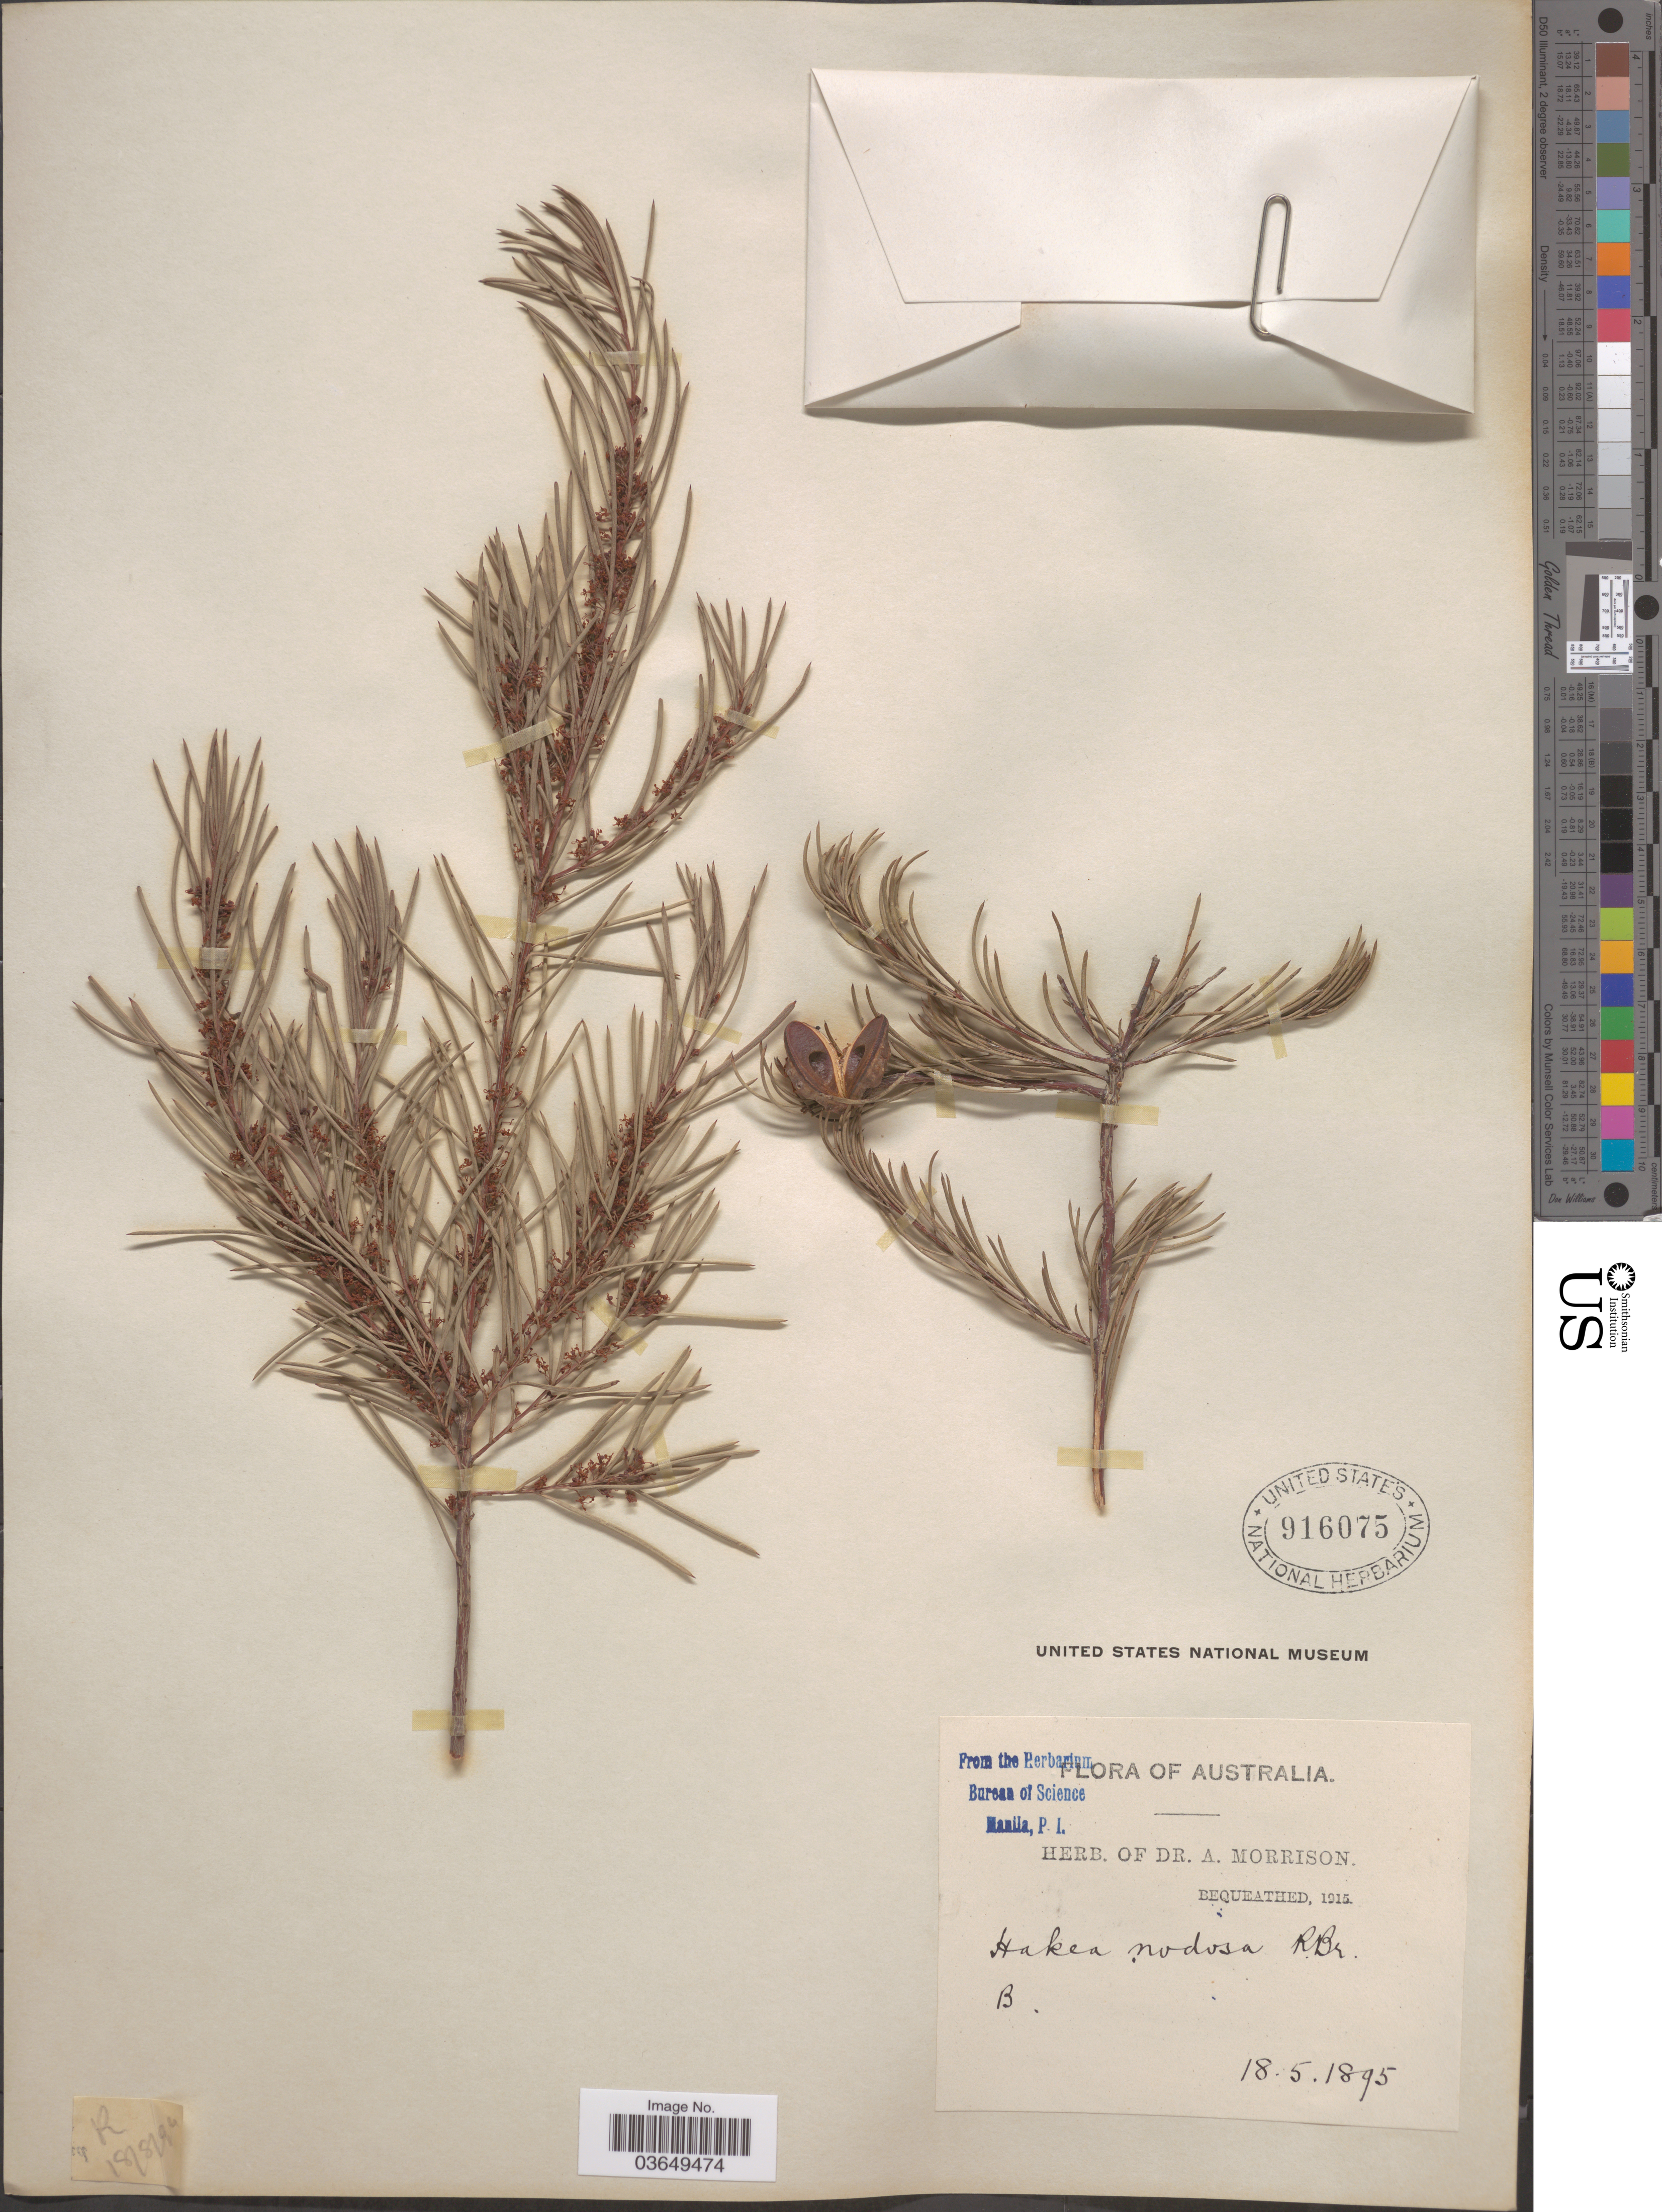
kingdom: Plantae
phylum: Tracheophyta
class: Magnoliopsida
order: Proteales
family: Proteaceae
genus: Hakea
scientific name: Hakea nodosa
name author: Meisn.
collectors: ex herb. Dr. A. Morrison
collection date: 1895-05-18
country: Australia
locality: B. R.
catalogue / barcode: US 916075